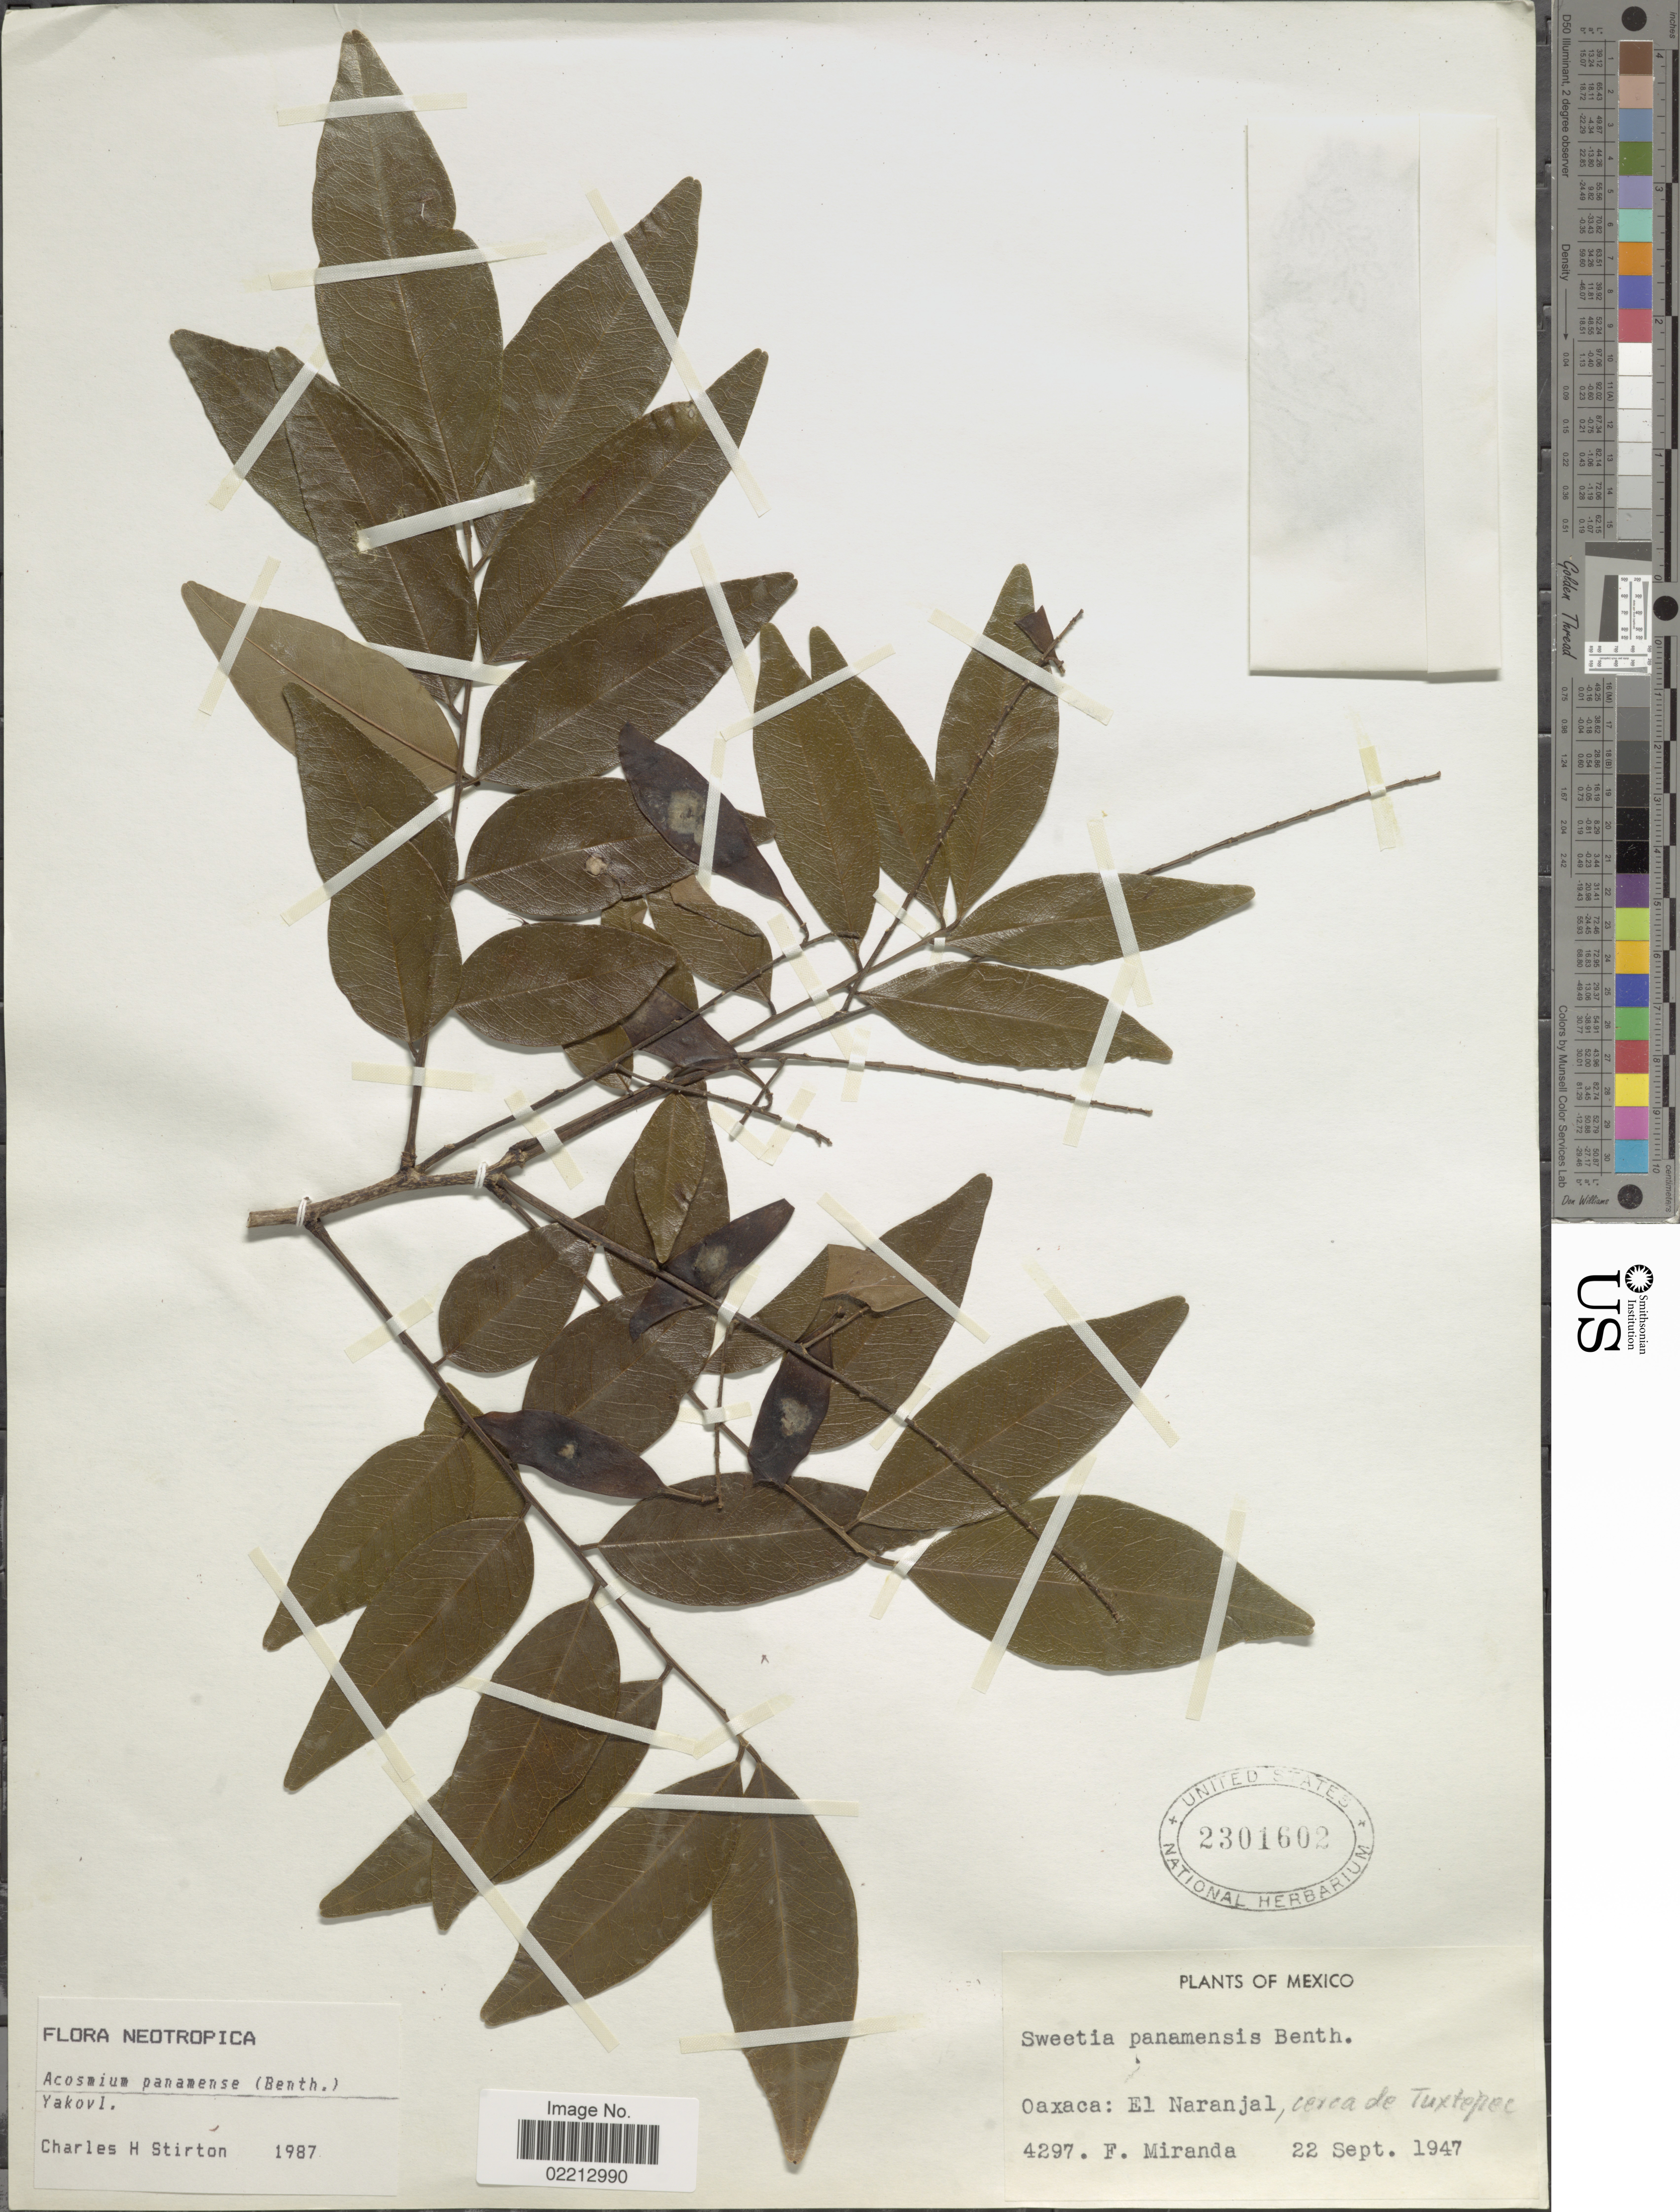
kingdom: Plantae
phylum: Tracheophyta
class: Magnoliopsida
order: Fabales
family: Fabaceae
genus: Acosmium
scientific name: Acosmium panamense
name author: (Benth.) Yakovlev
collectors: F. Miranda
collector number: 4297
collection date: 1947-09-22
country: Mexico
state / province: Oaxaca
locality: El Naranjal, cerca de Tuxtepec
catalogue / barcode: US 2301602